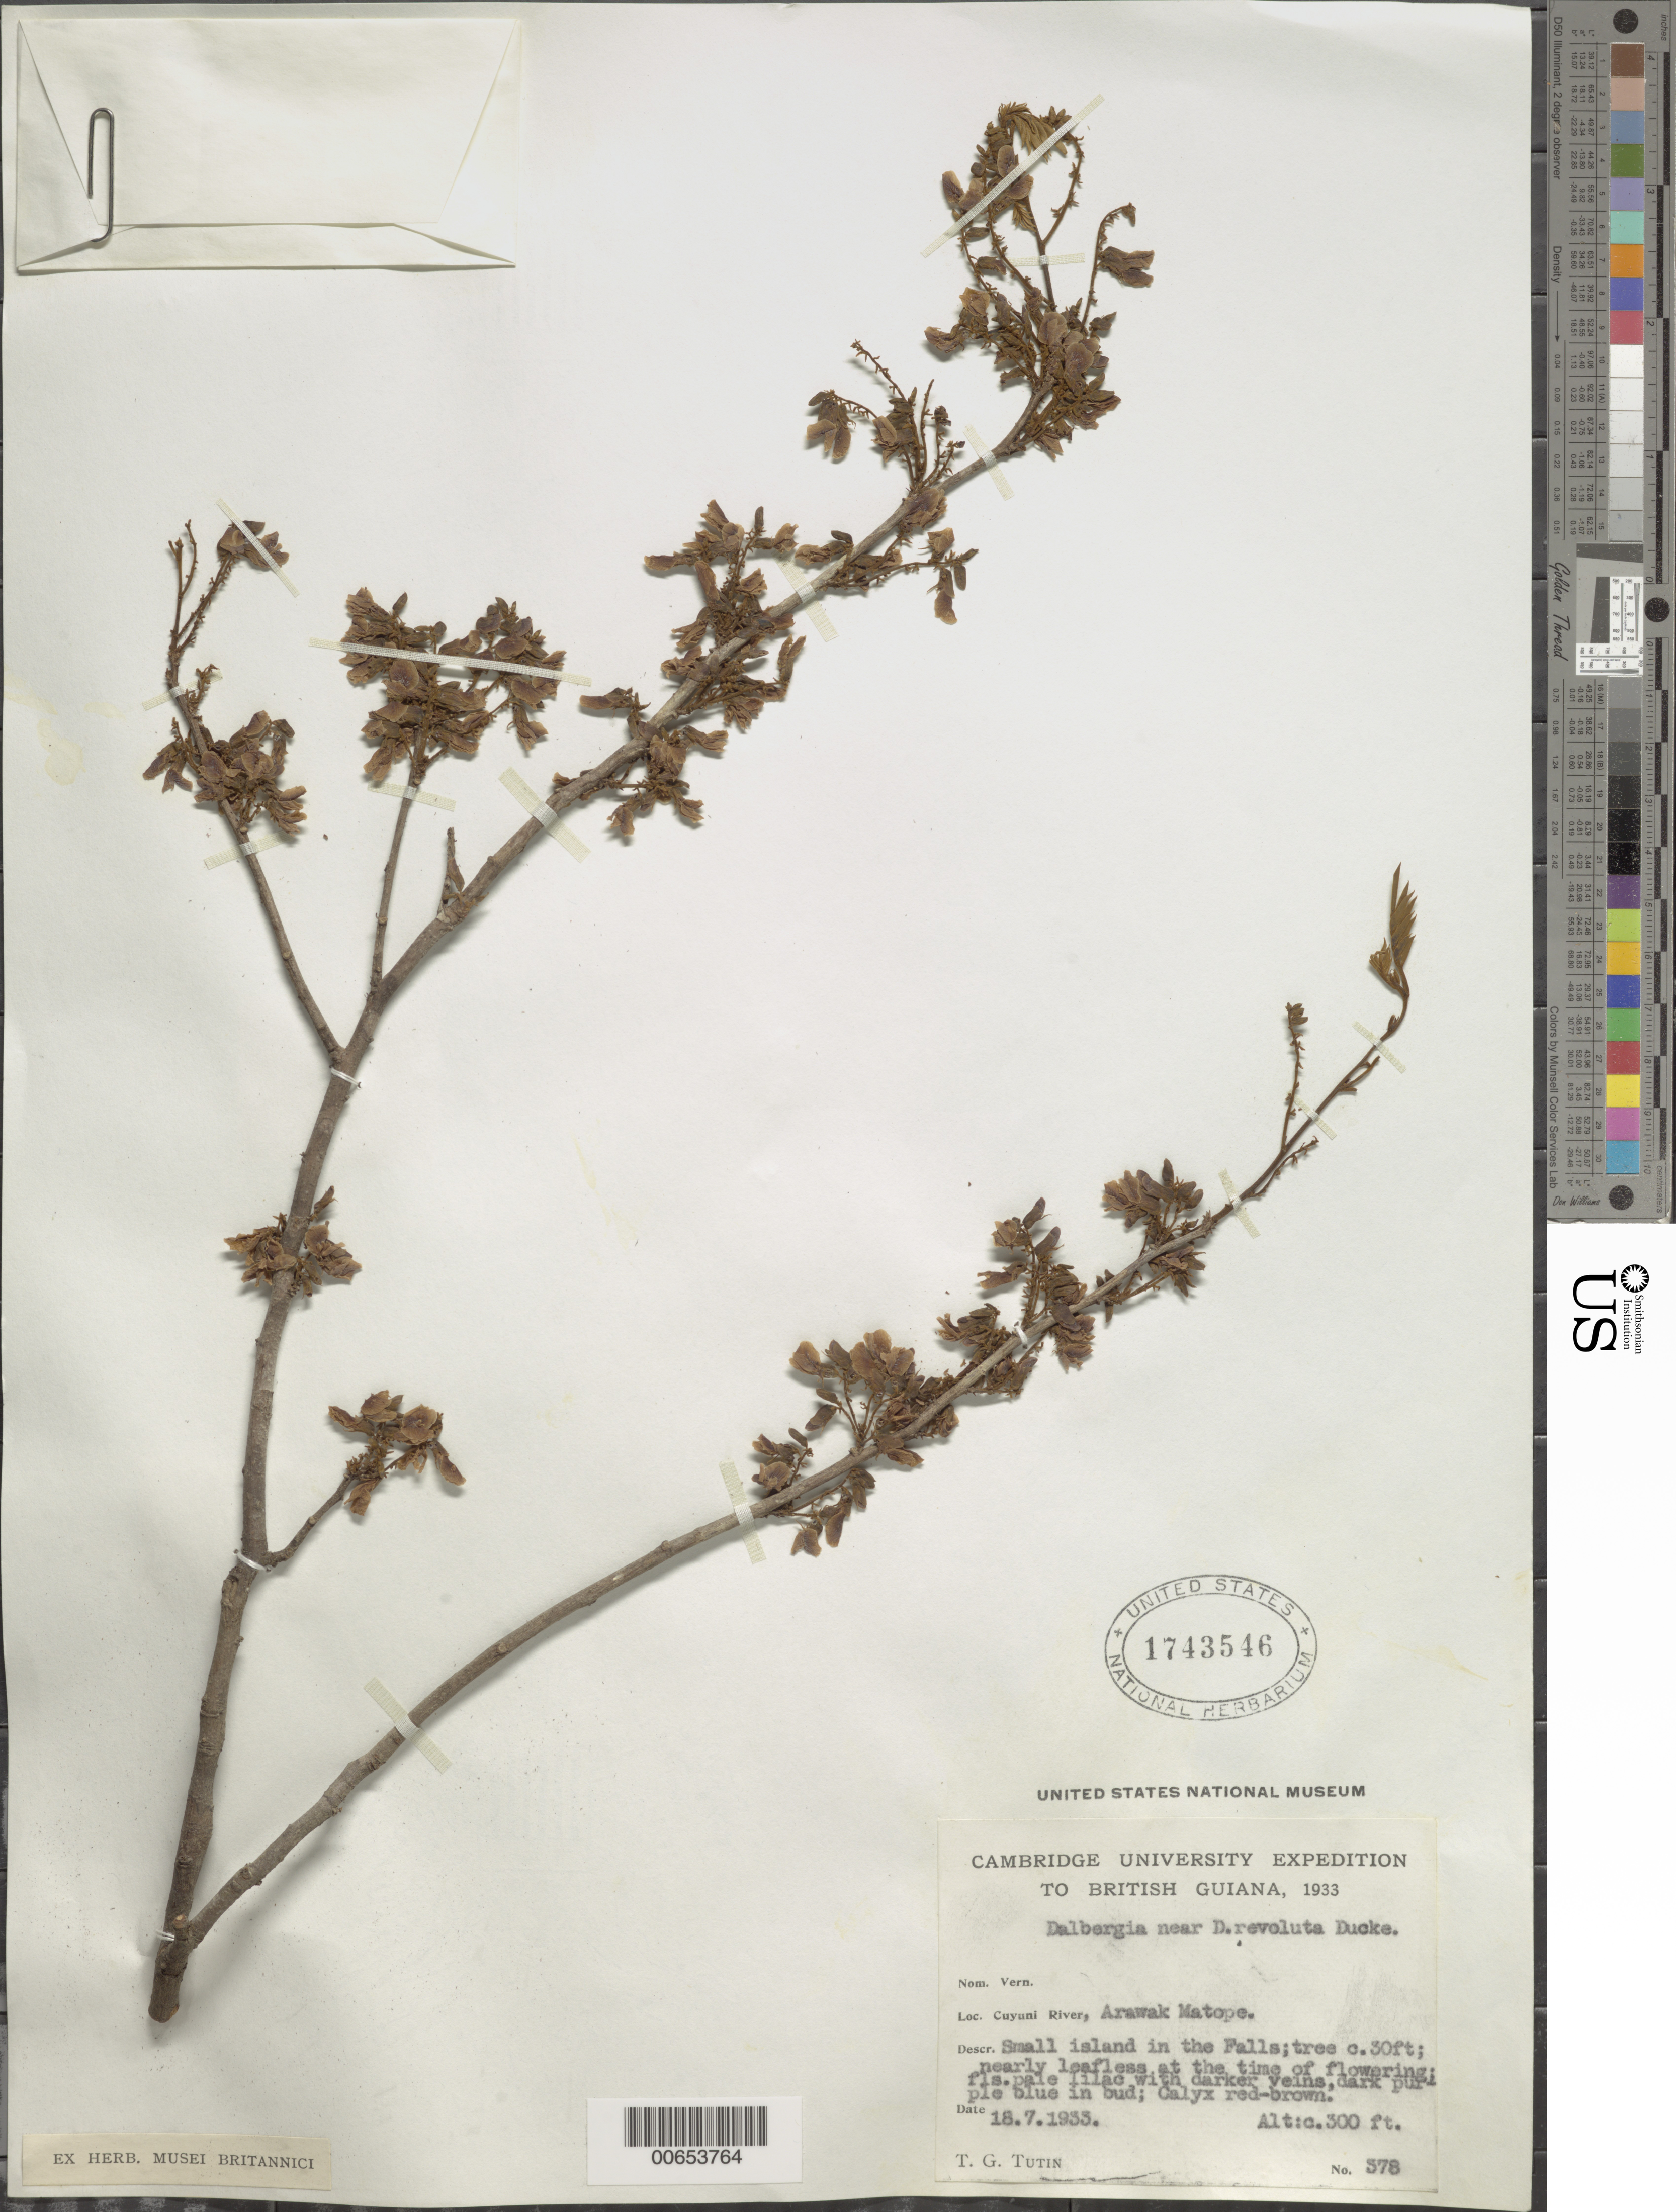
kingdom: Plantae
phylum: Tracheophyta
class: Magnoliopsida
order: Fabales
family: Fabaceae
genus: Dalbergia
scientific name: Dalbergia glauca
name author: (Desv.) Amshoff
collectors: T. G. Tutin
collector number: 378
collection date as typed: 18-Jul-33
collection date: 1933-07-18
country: Guyana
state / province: Cuyuni-Mazaruni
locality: Arawak Matope, Cuyuni R.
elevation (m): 91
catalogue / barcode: US 1743546